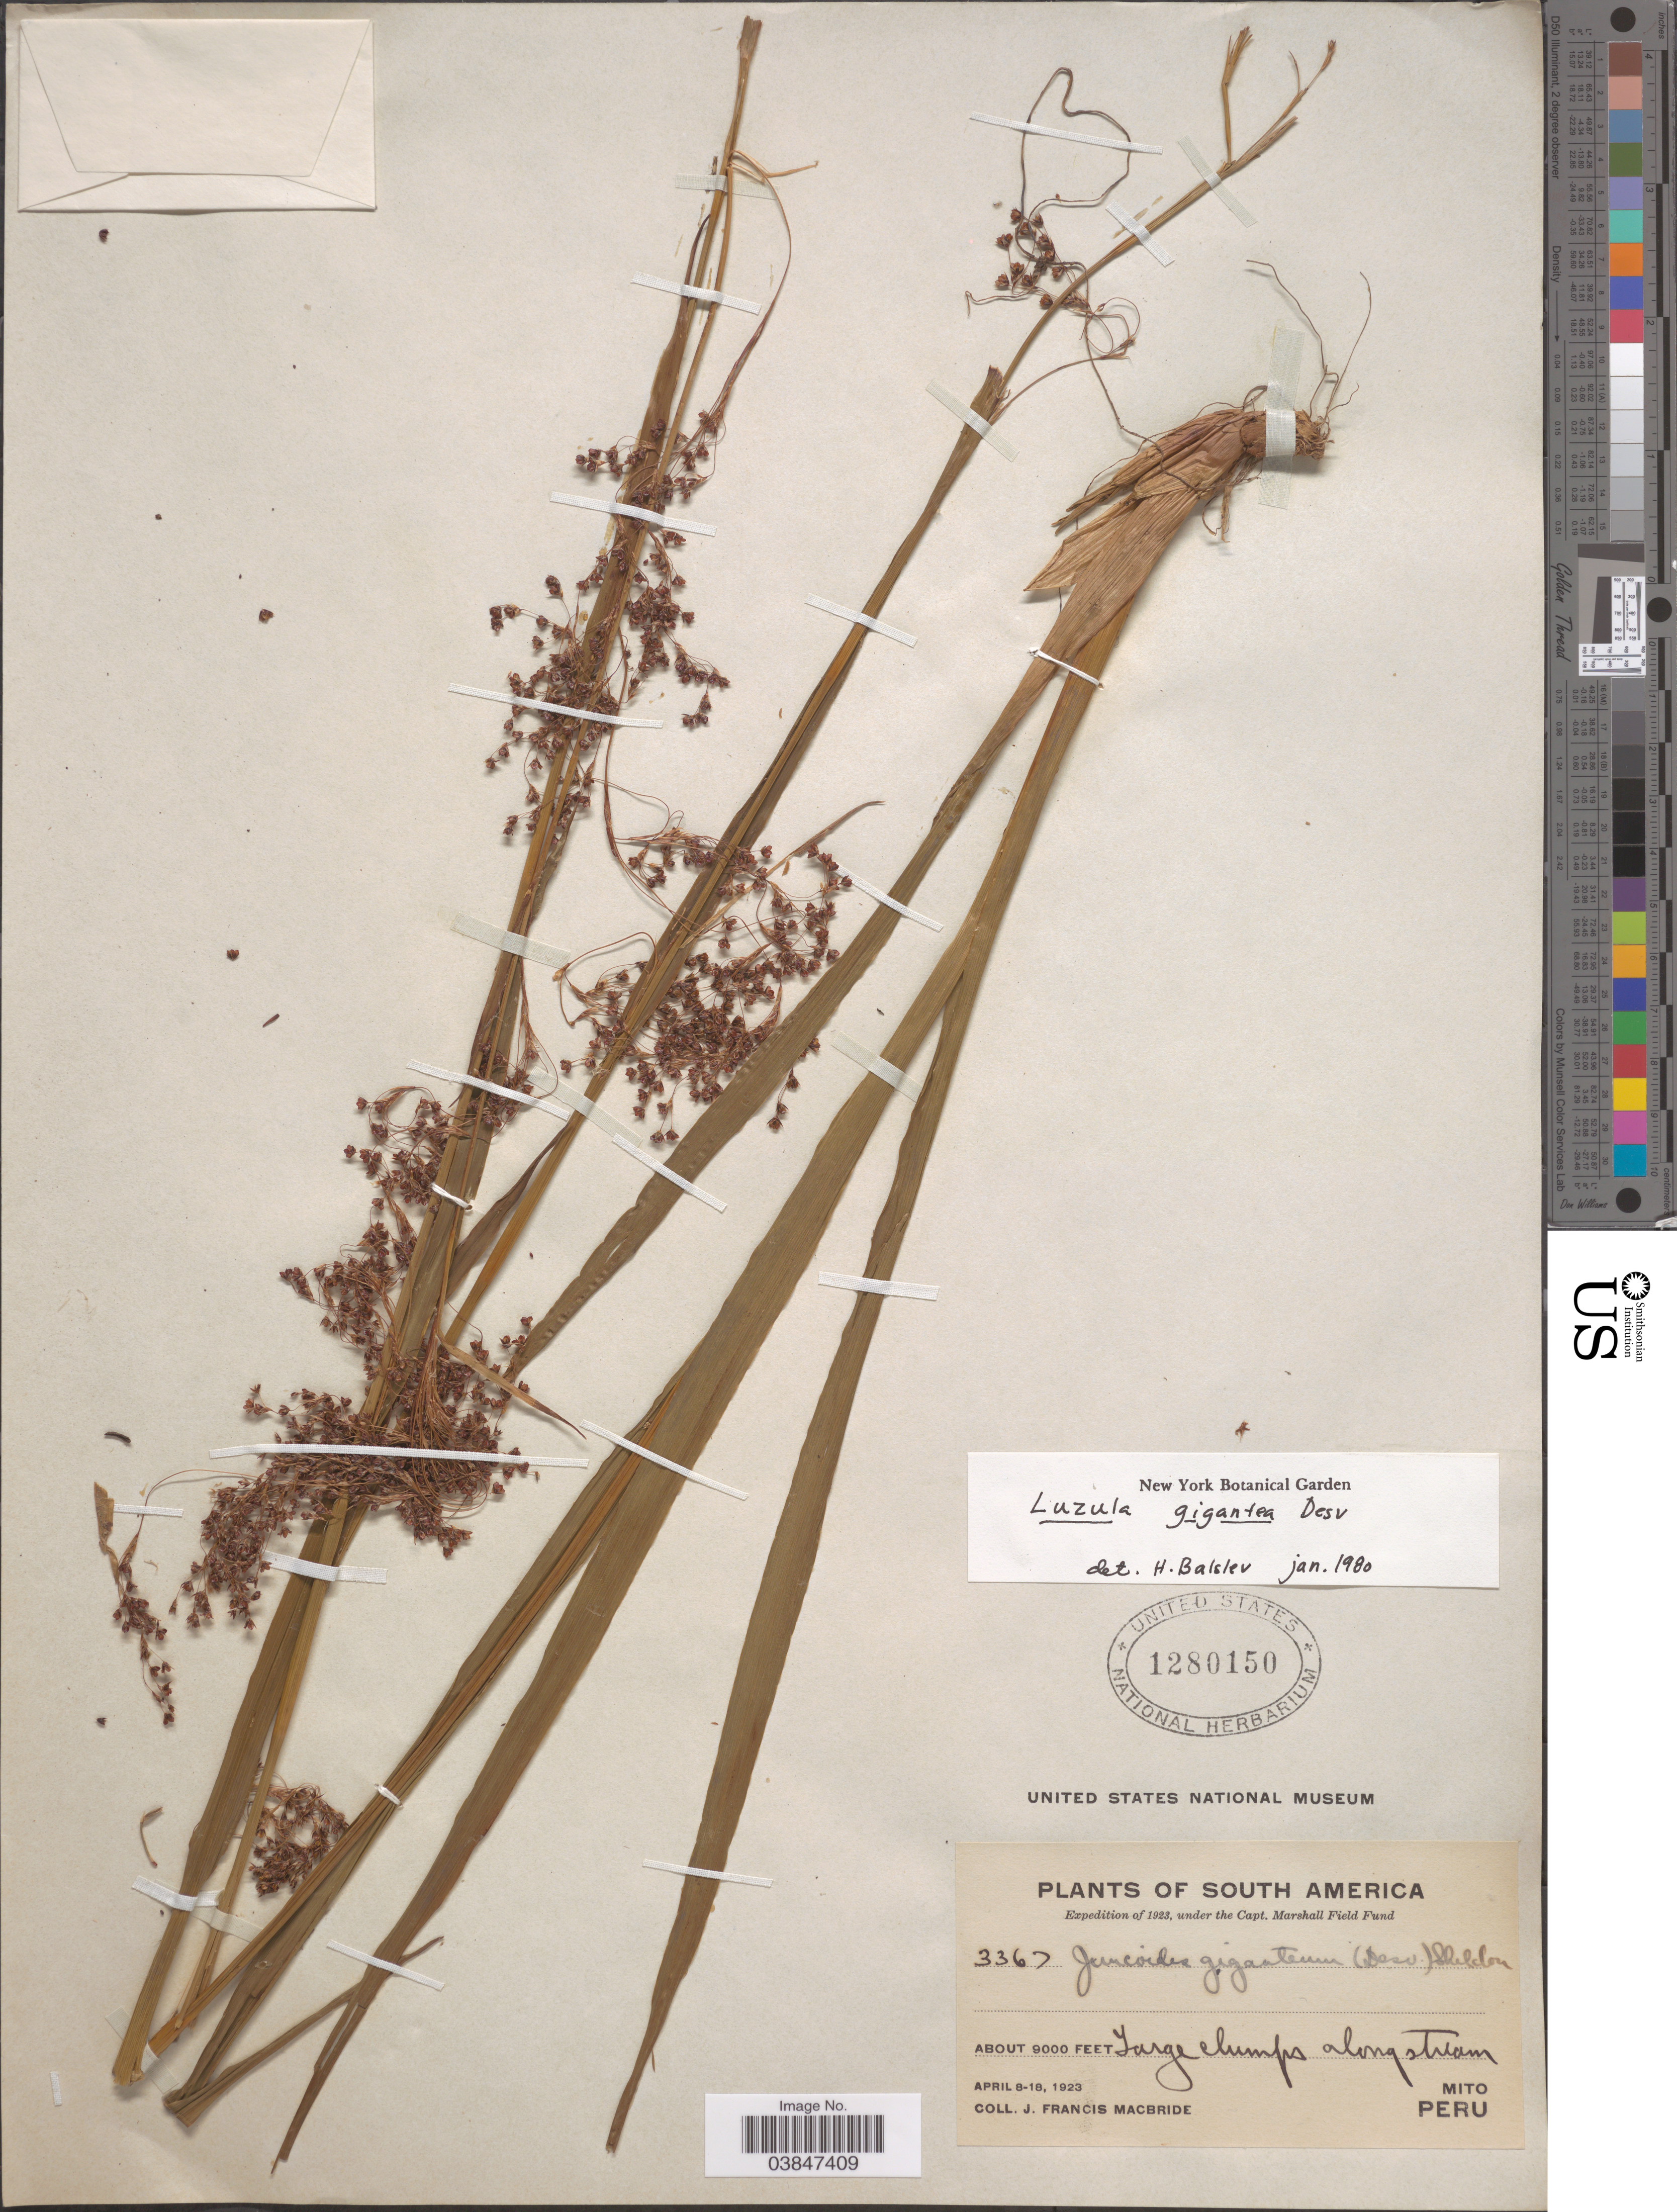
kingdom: Plantae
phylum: Tracheophyta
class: Liliopsida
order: Poales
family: Juncaceae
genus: Luzula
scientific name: Luzula gigantea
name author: Desv.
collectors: J. F. Macbride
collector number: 3367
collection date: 1923-04-08/1923-04-18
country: Peru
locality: Large clumps along stream. Mito.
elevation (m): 2743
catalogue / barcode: US 1280150